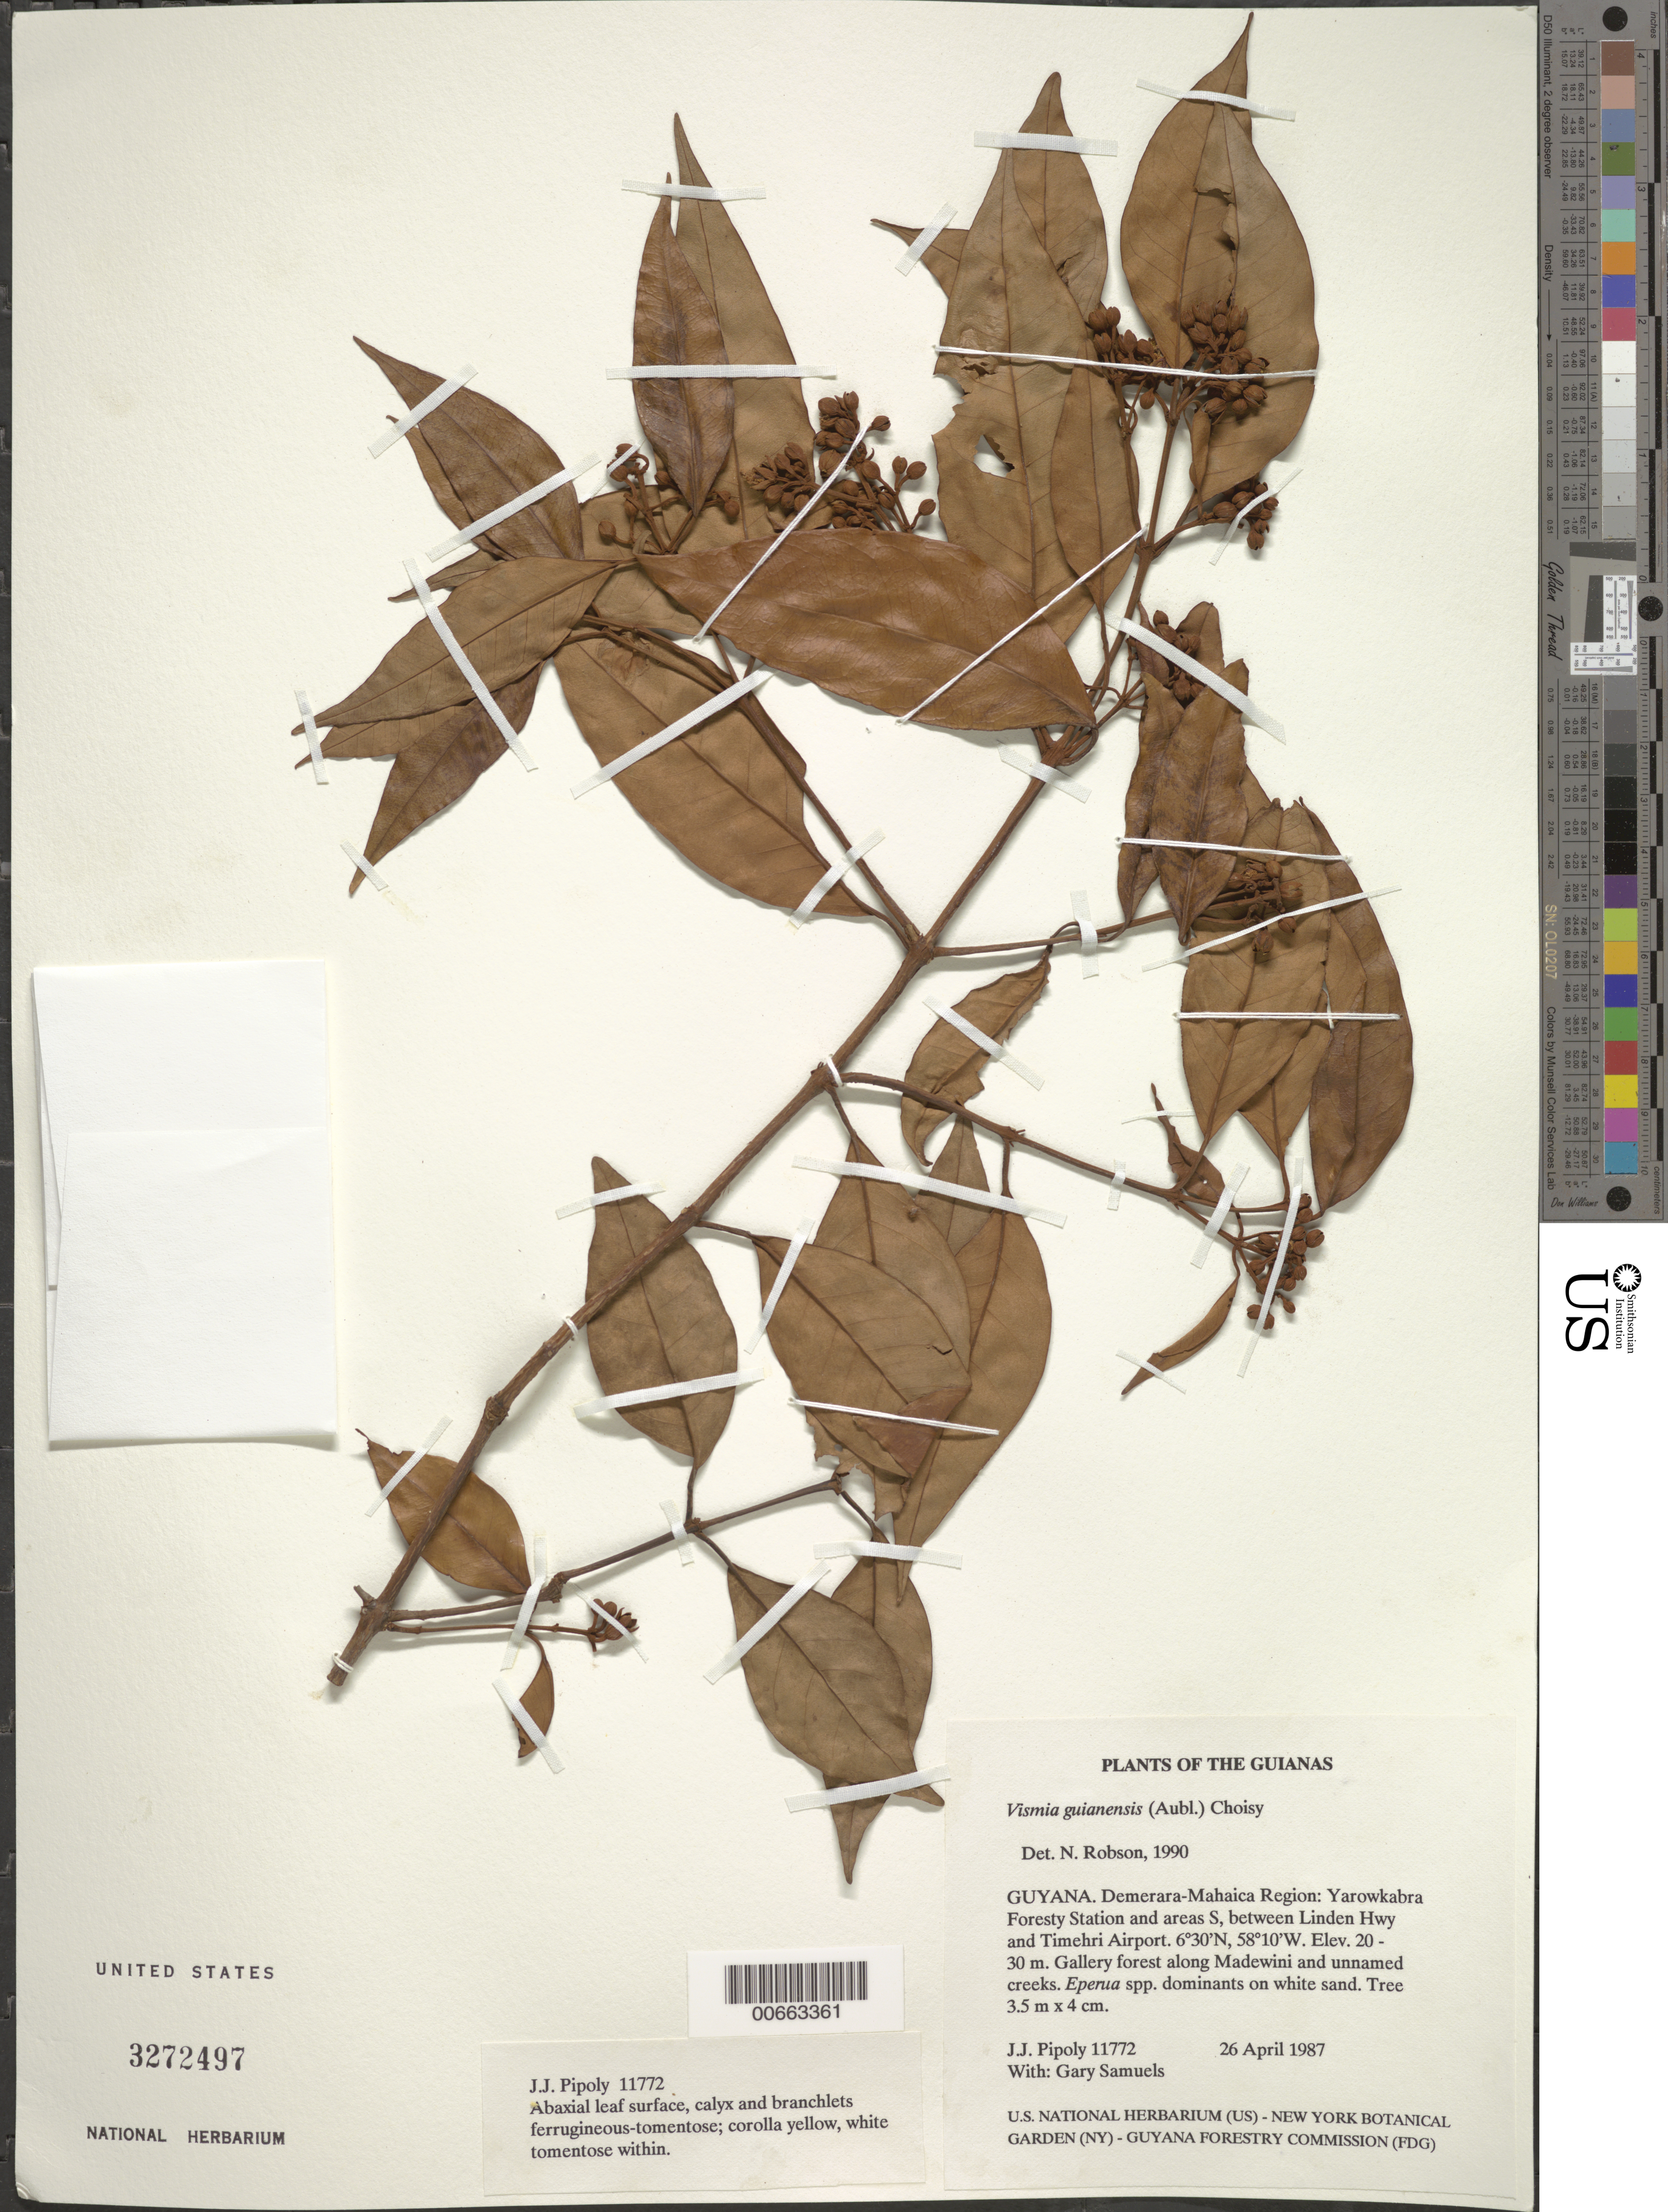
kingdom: Plantae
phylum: Tracheophyta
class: Magnoliopsida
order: Malpighiales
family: Hypericaceae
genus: Vismia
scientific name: Vismia guianensis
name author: (Aubl.) Pers.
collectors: J. J. Pipoly & G. Samuels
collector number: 11772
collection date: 1987-04-26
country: Guyana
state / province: Demerara-Mahaica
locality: Demarara-Mahaica Region: Yarowkabra Foresty Station and area S, between Linden Hwy and Timehri Airport. The Guianas.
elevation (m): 20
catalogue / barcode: US 3272497